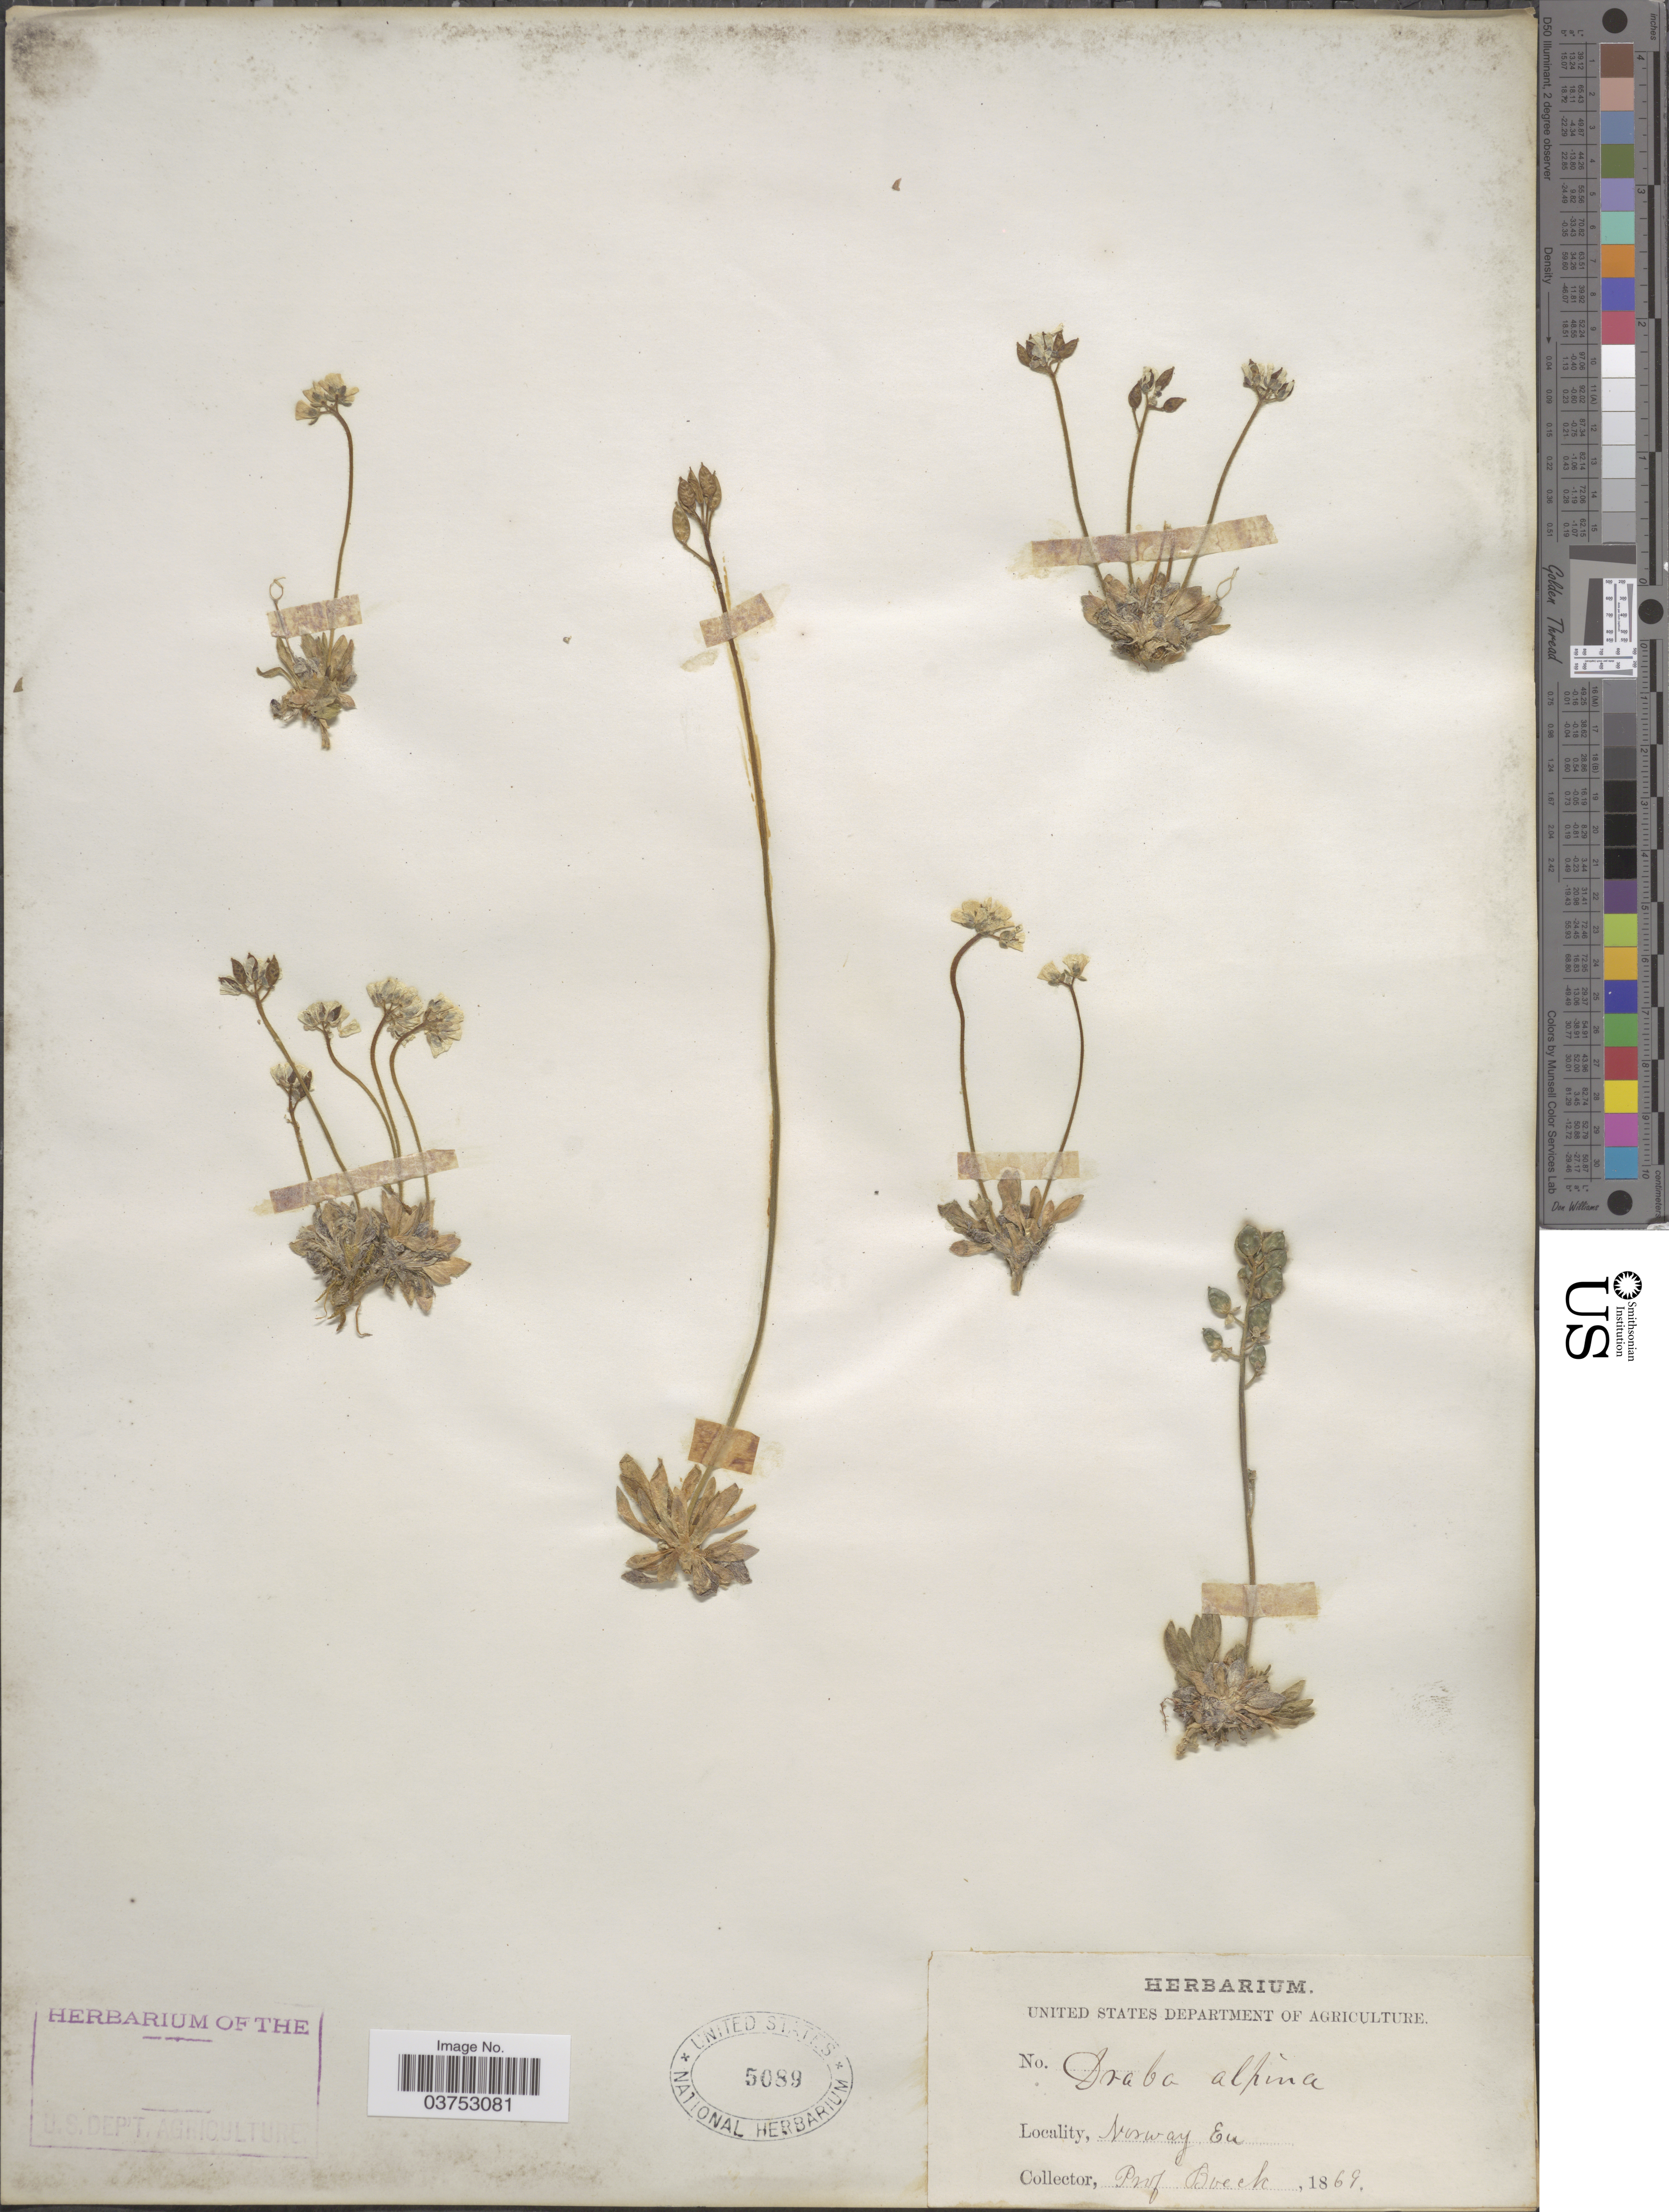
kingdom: Plantae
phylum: Tracheophyta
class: Magnoliopsida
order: Brassicales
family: Brassicaceae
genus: Draba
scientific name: Draba alpina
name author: L.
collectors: Prof. Boeck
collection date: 1869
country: Norway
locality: Eu.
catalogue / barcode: US 5089